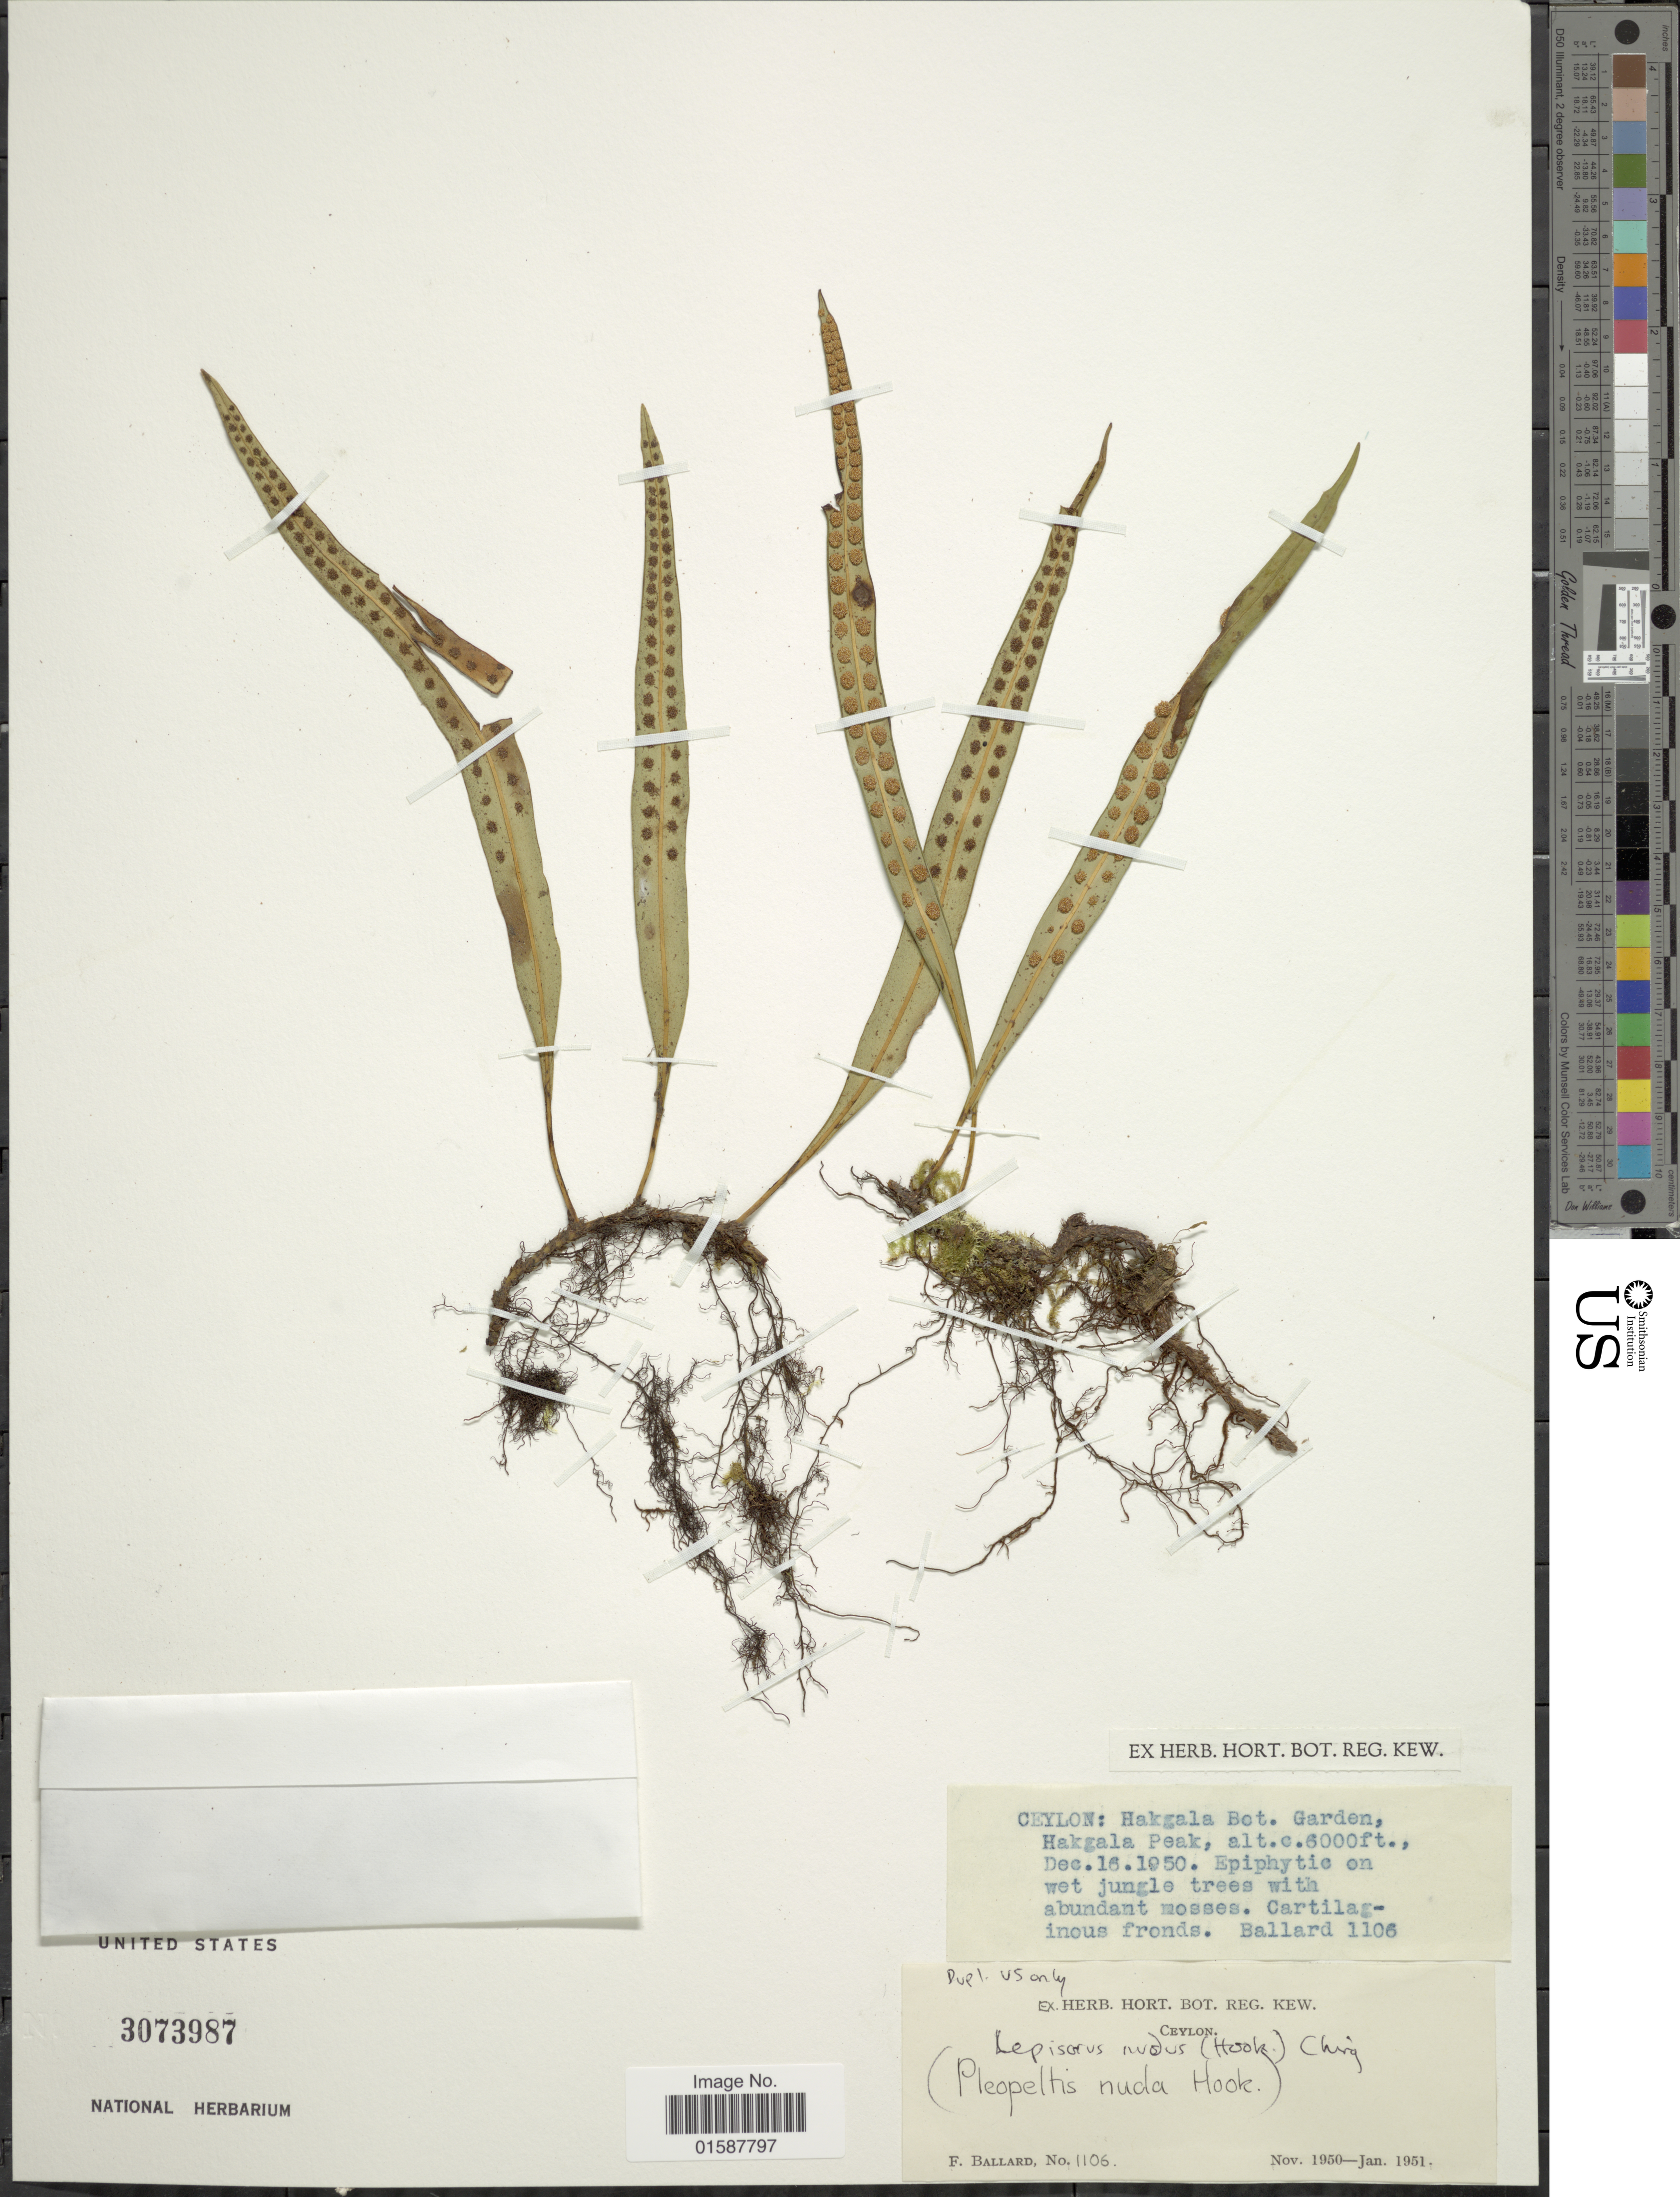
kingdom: Plantae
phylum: Tracheophyta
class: Polypodiopsida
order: Polypodiales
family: Polypodiaceae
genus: Lepisorus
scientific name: Lepisorus nuduisculum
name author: (Kunze)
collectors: F. Ballard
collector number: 1106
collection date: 1950-12-16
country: Sri Lanka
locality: Ceylon: Hakgala Bot. Garden, Hakgala Peak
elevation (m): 1829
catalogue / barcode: US 3073987